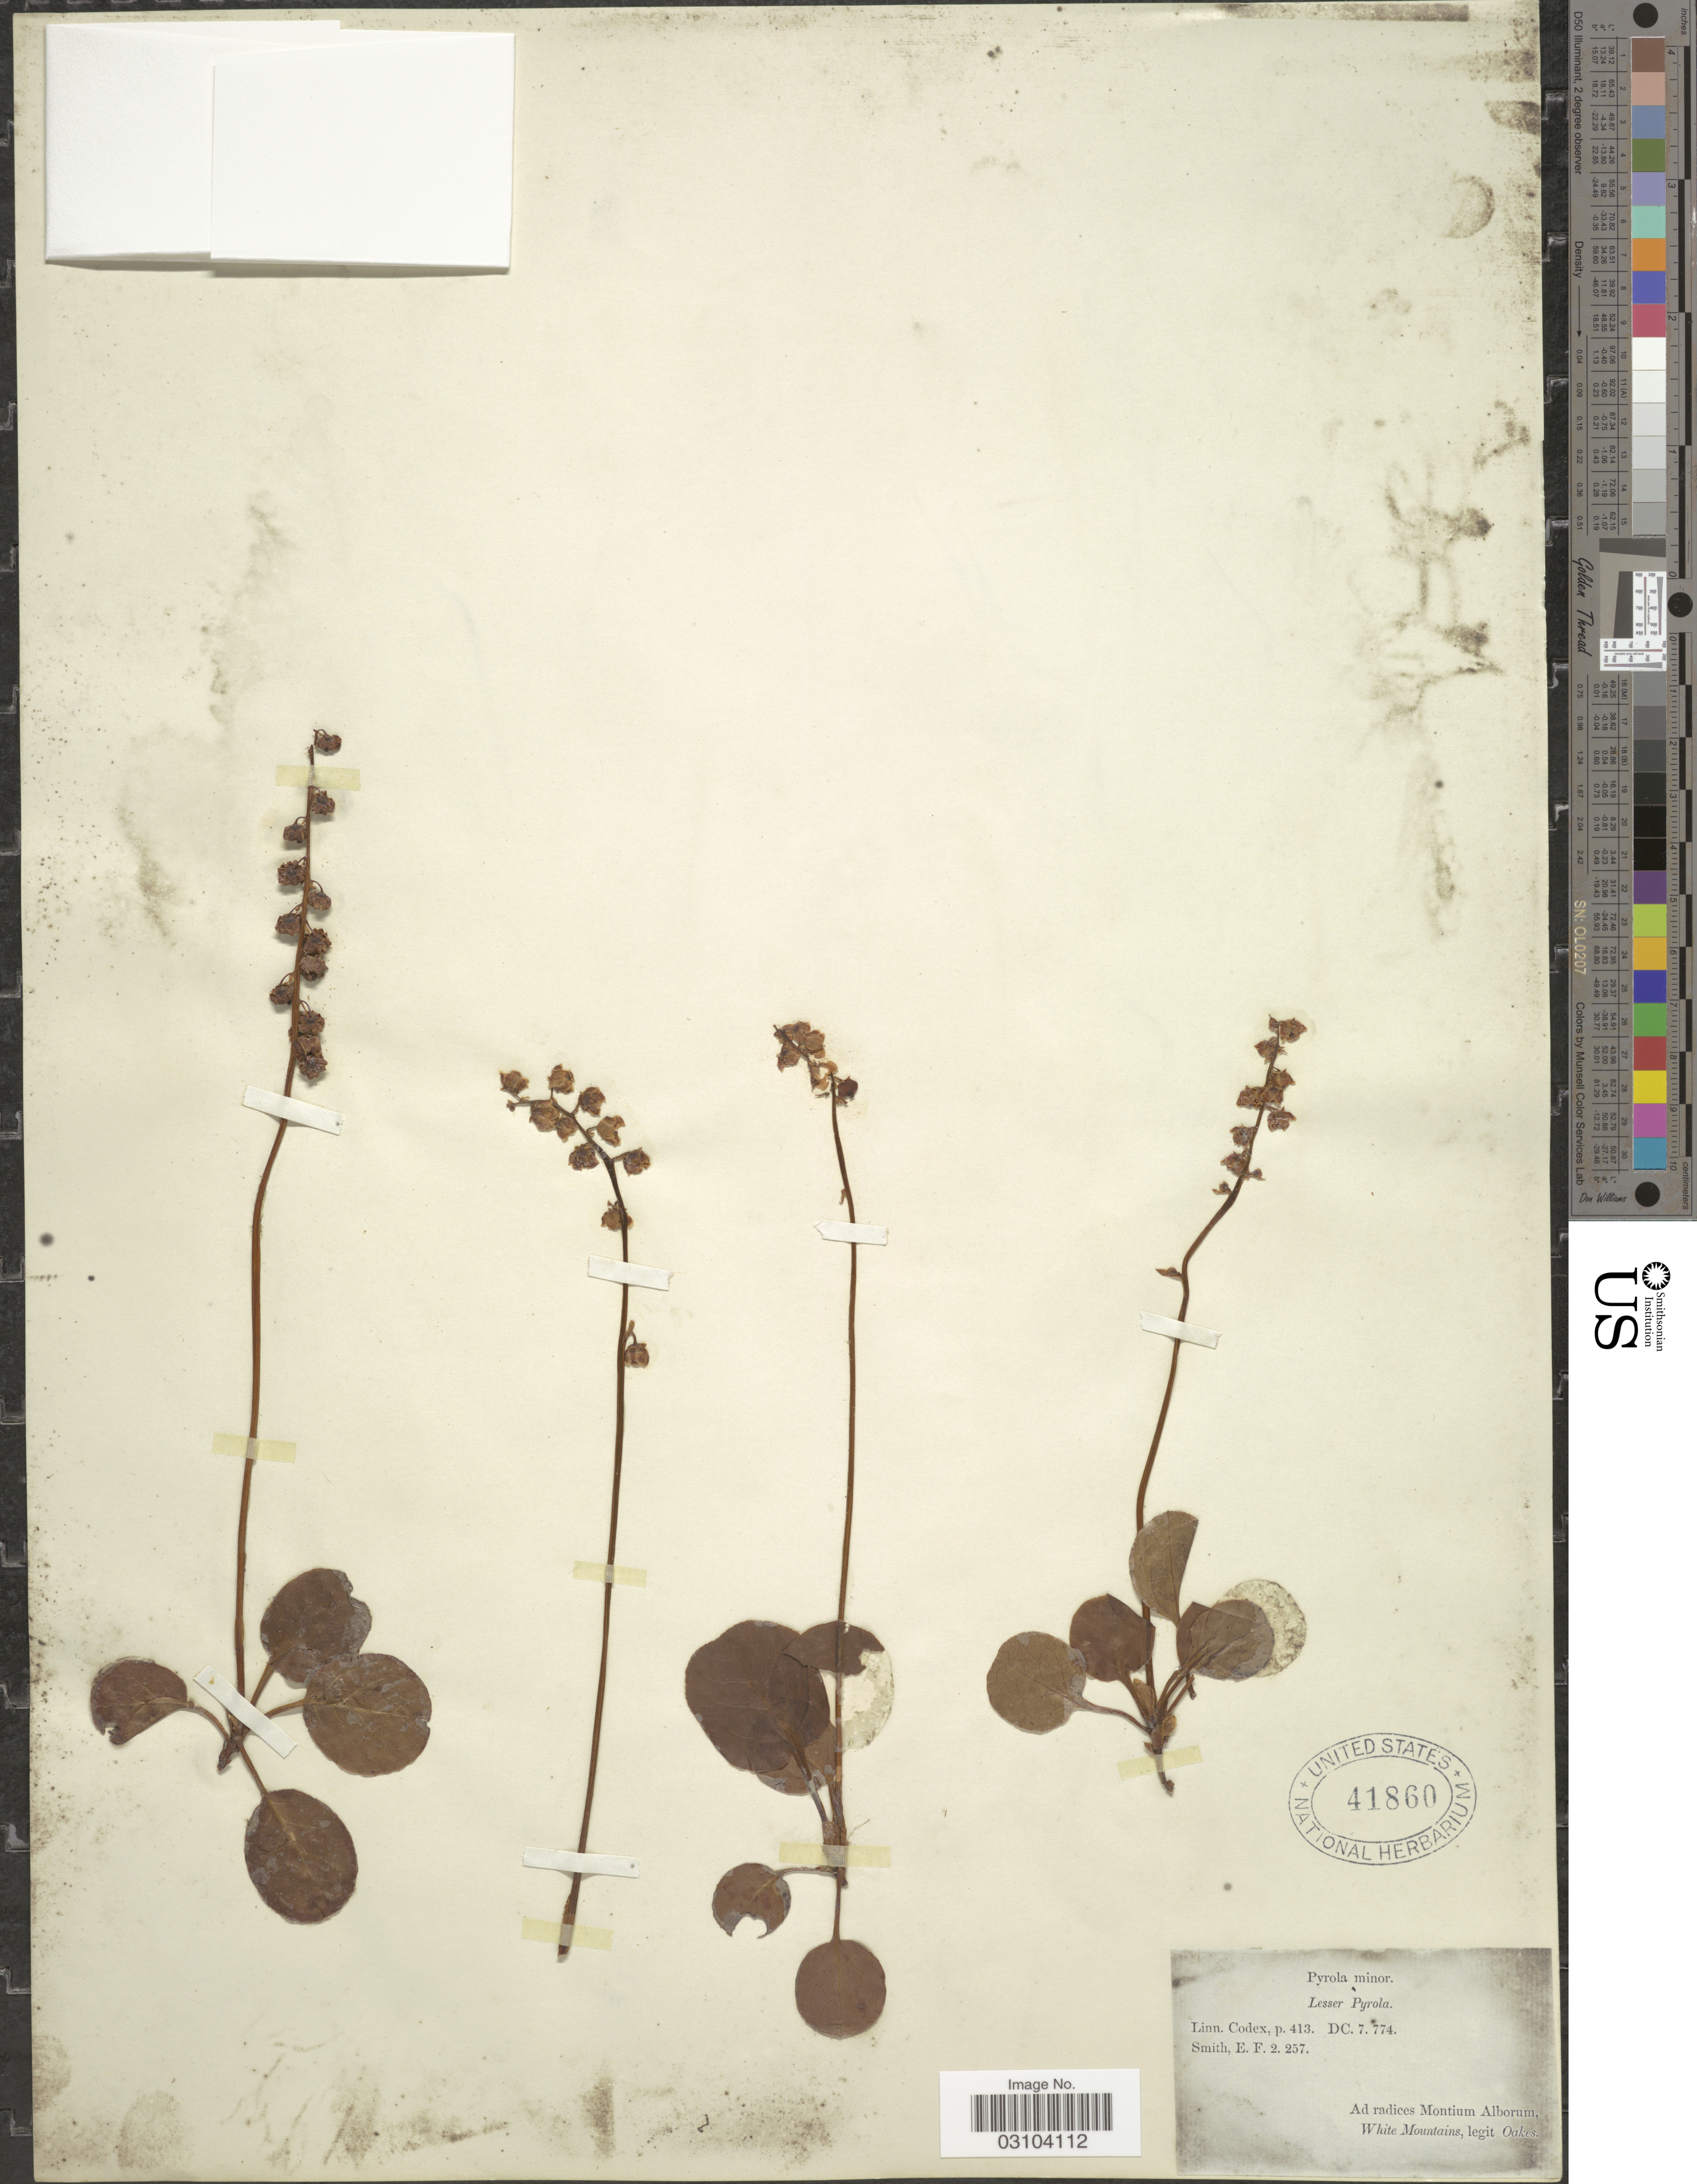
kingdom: Plantae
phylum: Tracheophyta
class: Magnoliopsida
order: Ericales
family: Ericaceae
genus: Pyrola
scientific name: Pyrola minor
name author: L.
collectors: -. Oakes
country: United States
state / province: New Hampshire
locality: Ad radices Montium Alborum, White Mountains.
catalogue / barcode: US 41860